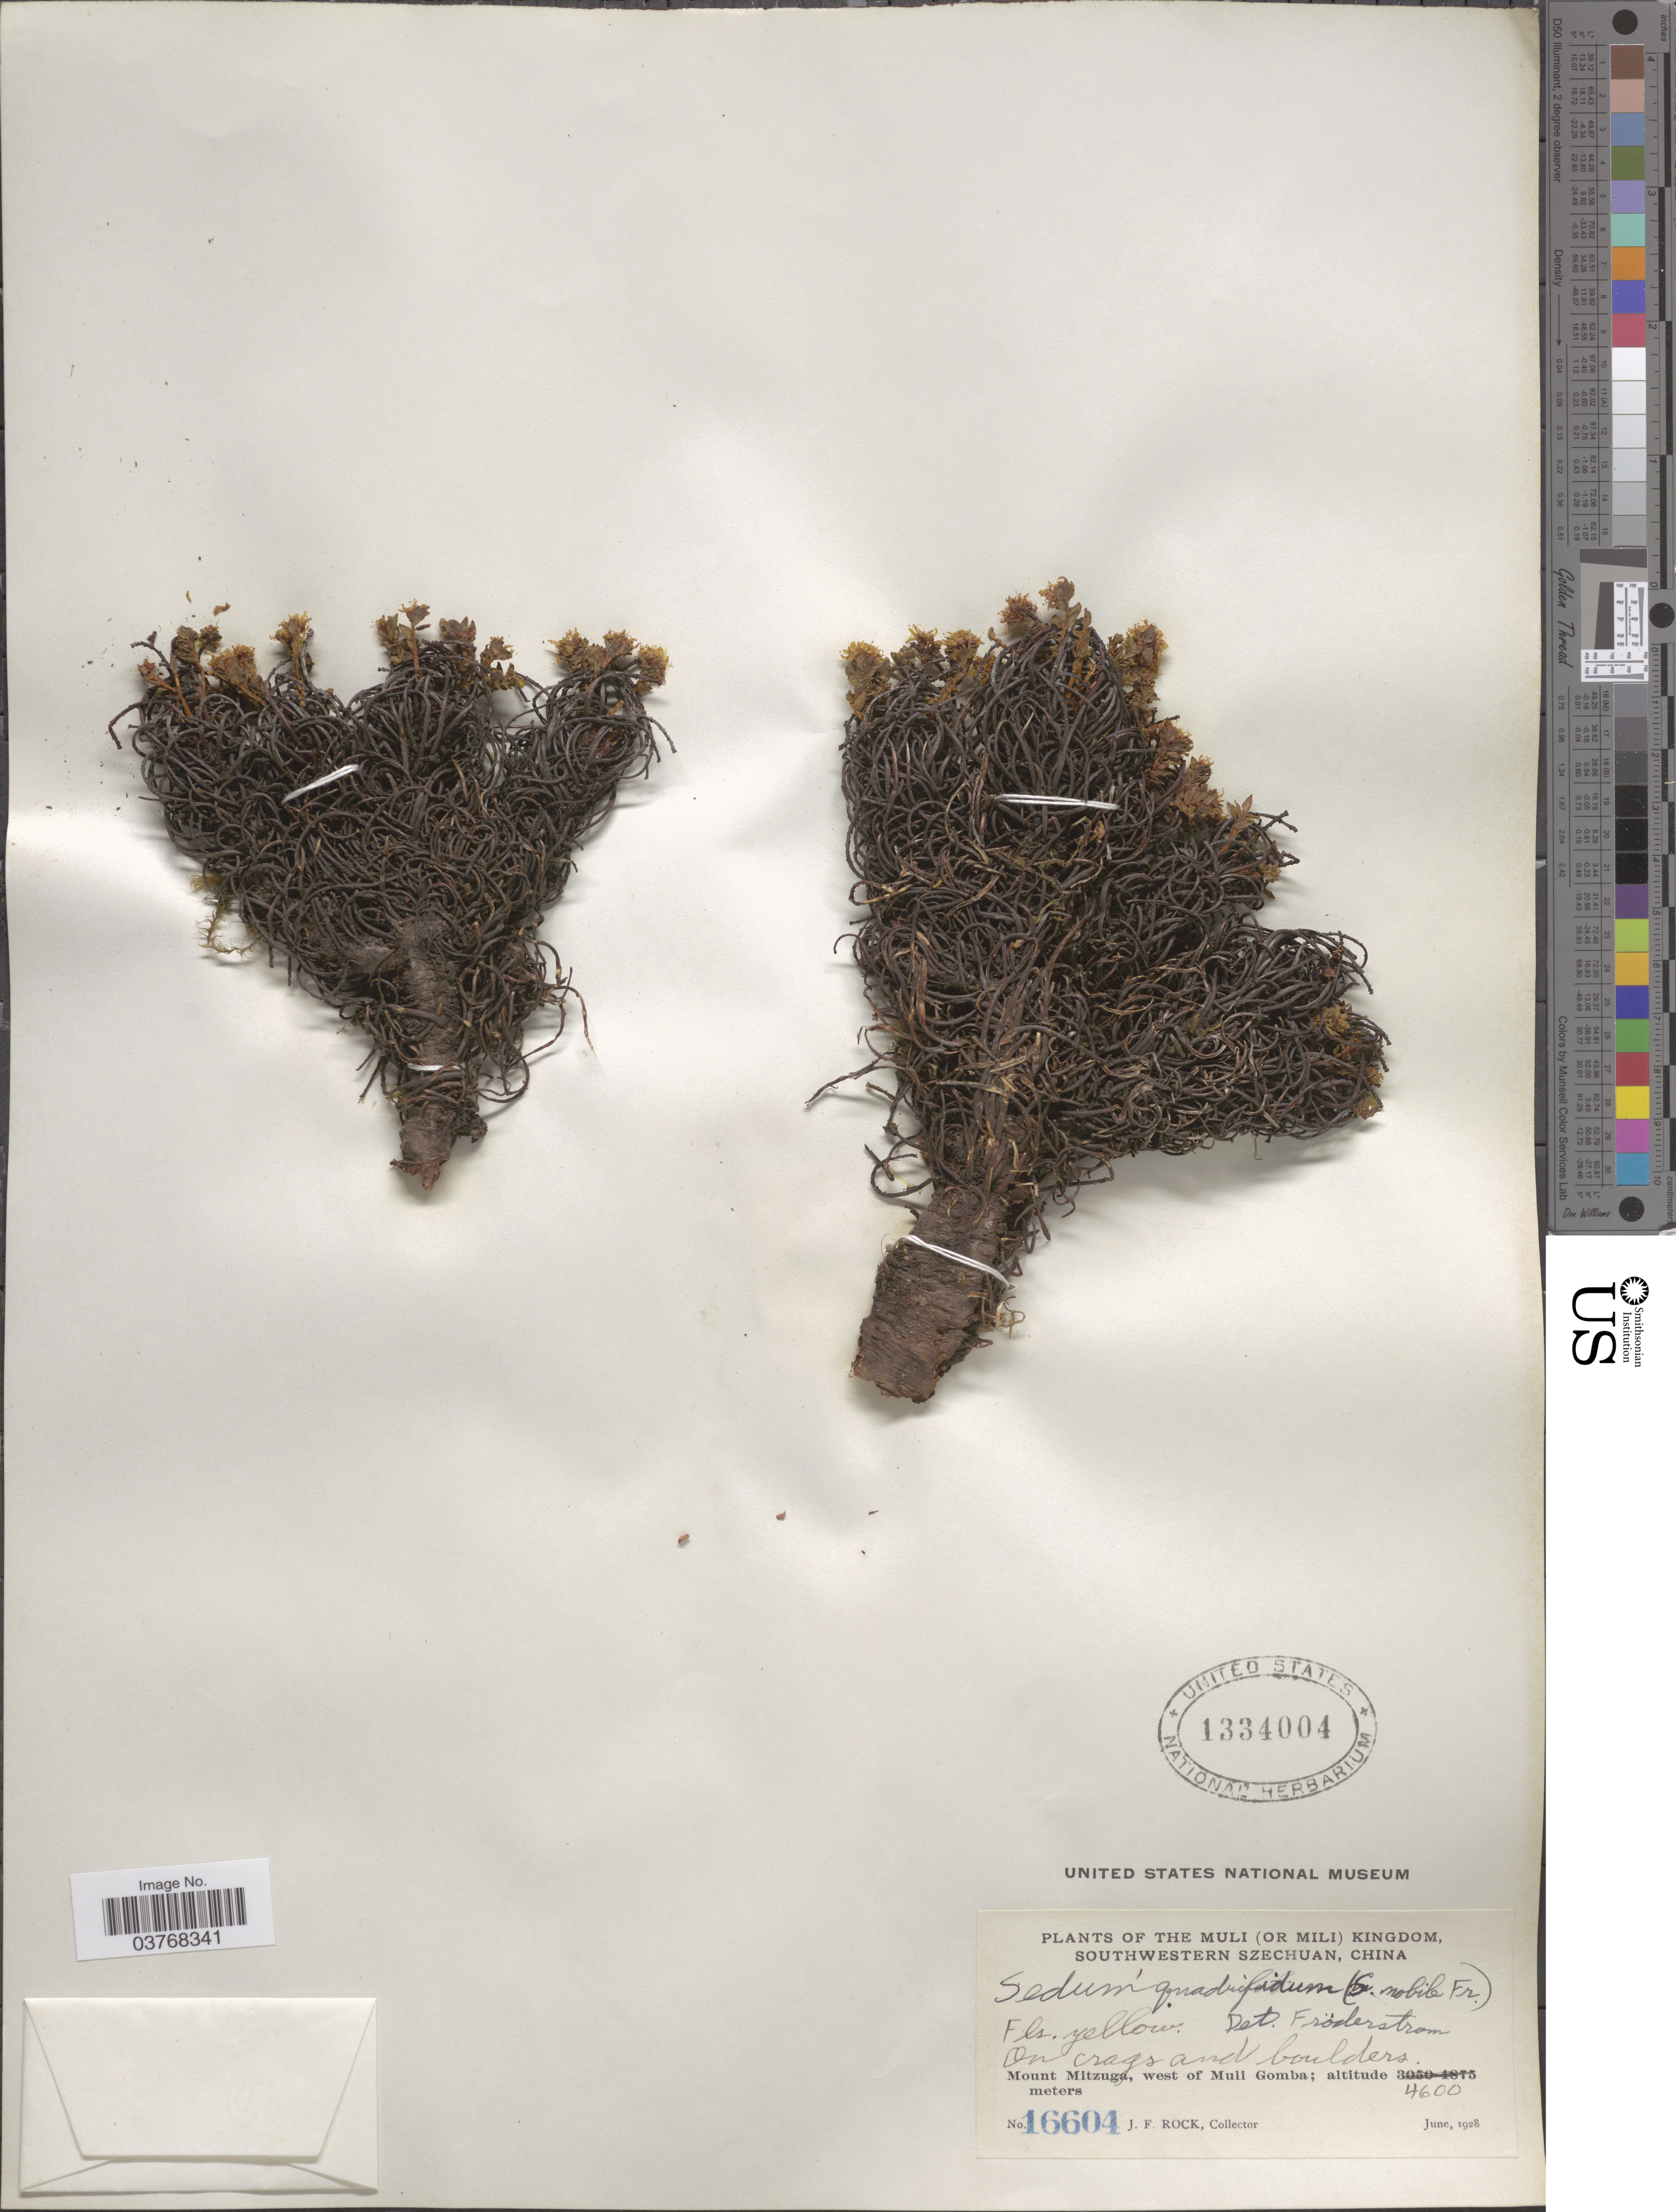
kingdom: Plantae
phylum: Tracheophyta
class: Magnoliopsida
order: Saxifragales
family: Crassulaceae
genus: Rhodiola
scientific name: Rhodiola quadrifida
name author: (Pall.) Fisch. & C.A. Mey.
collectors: J. Rock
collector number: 16604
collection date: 1928-06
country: China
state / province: Sichuan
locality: The Muli (or Mili) Kingdom, Southwestern Szechuan. Mount Mitzuga, west of Muli Gomba.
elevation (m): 4600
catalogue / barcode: US 1334004